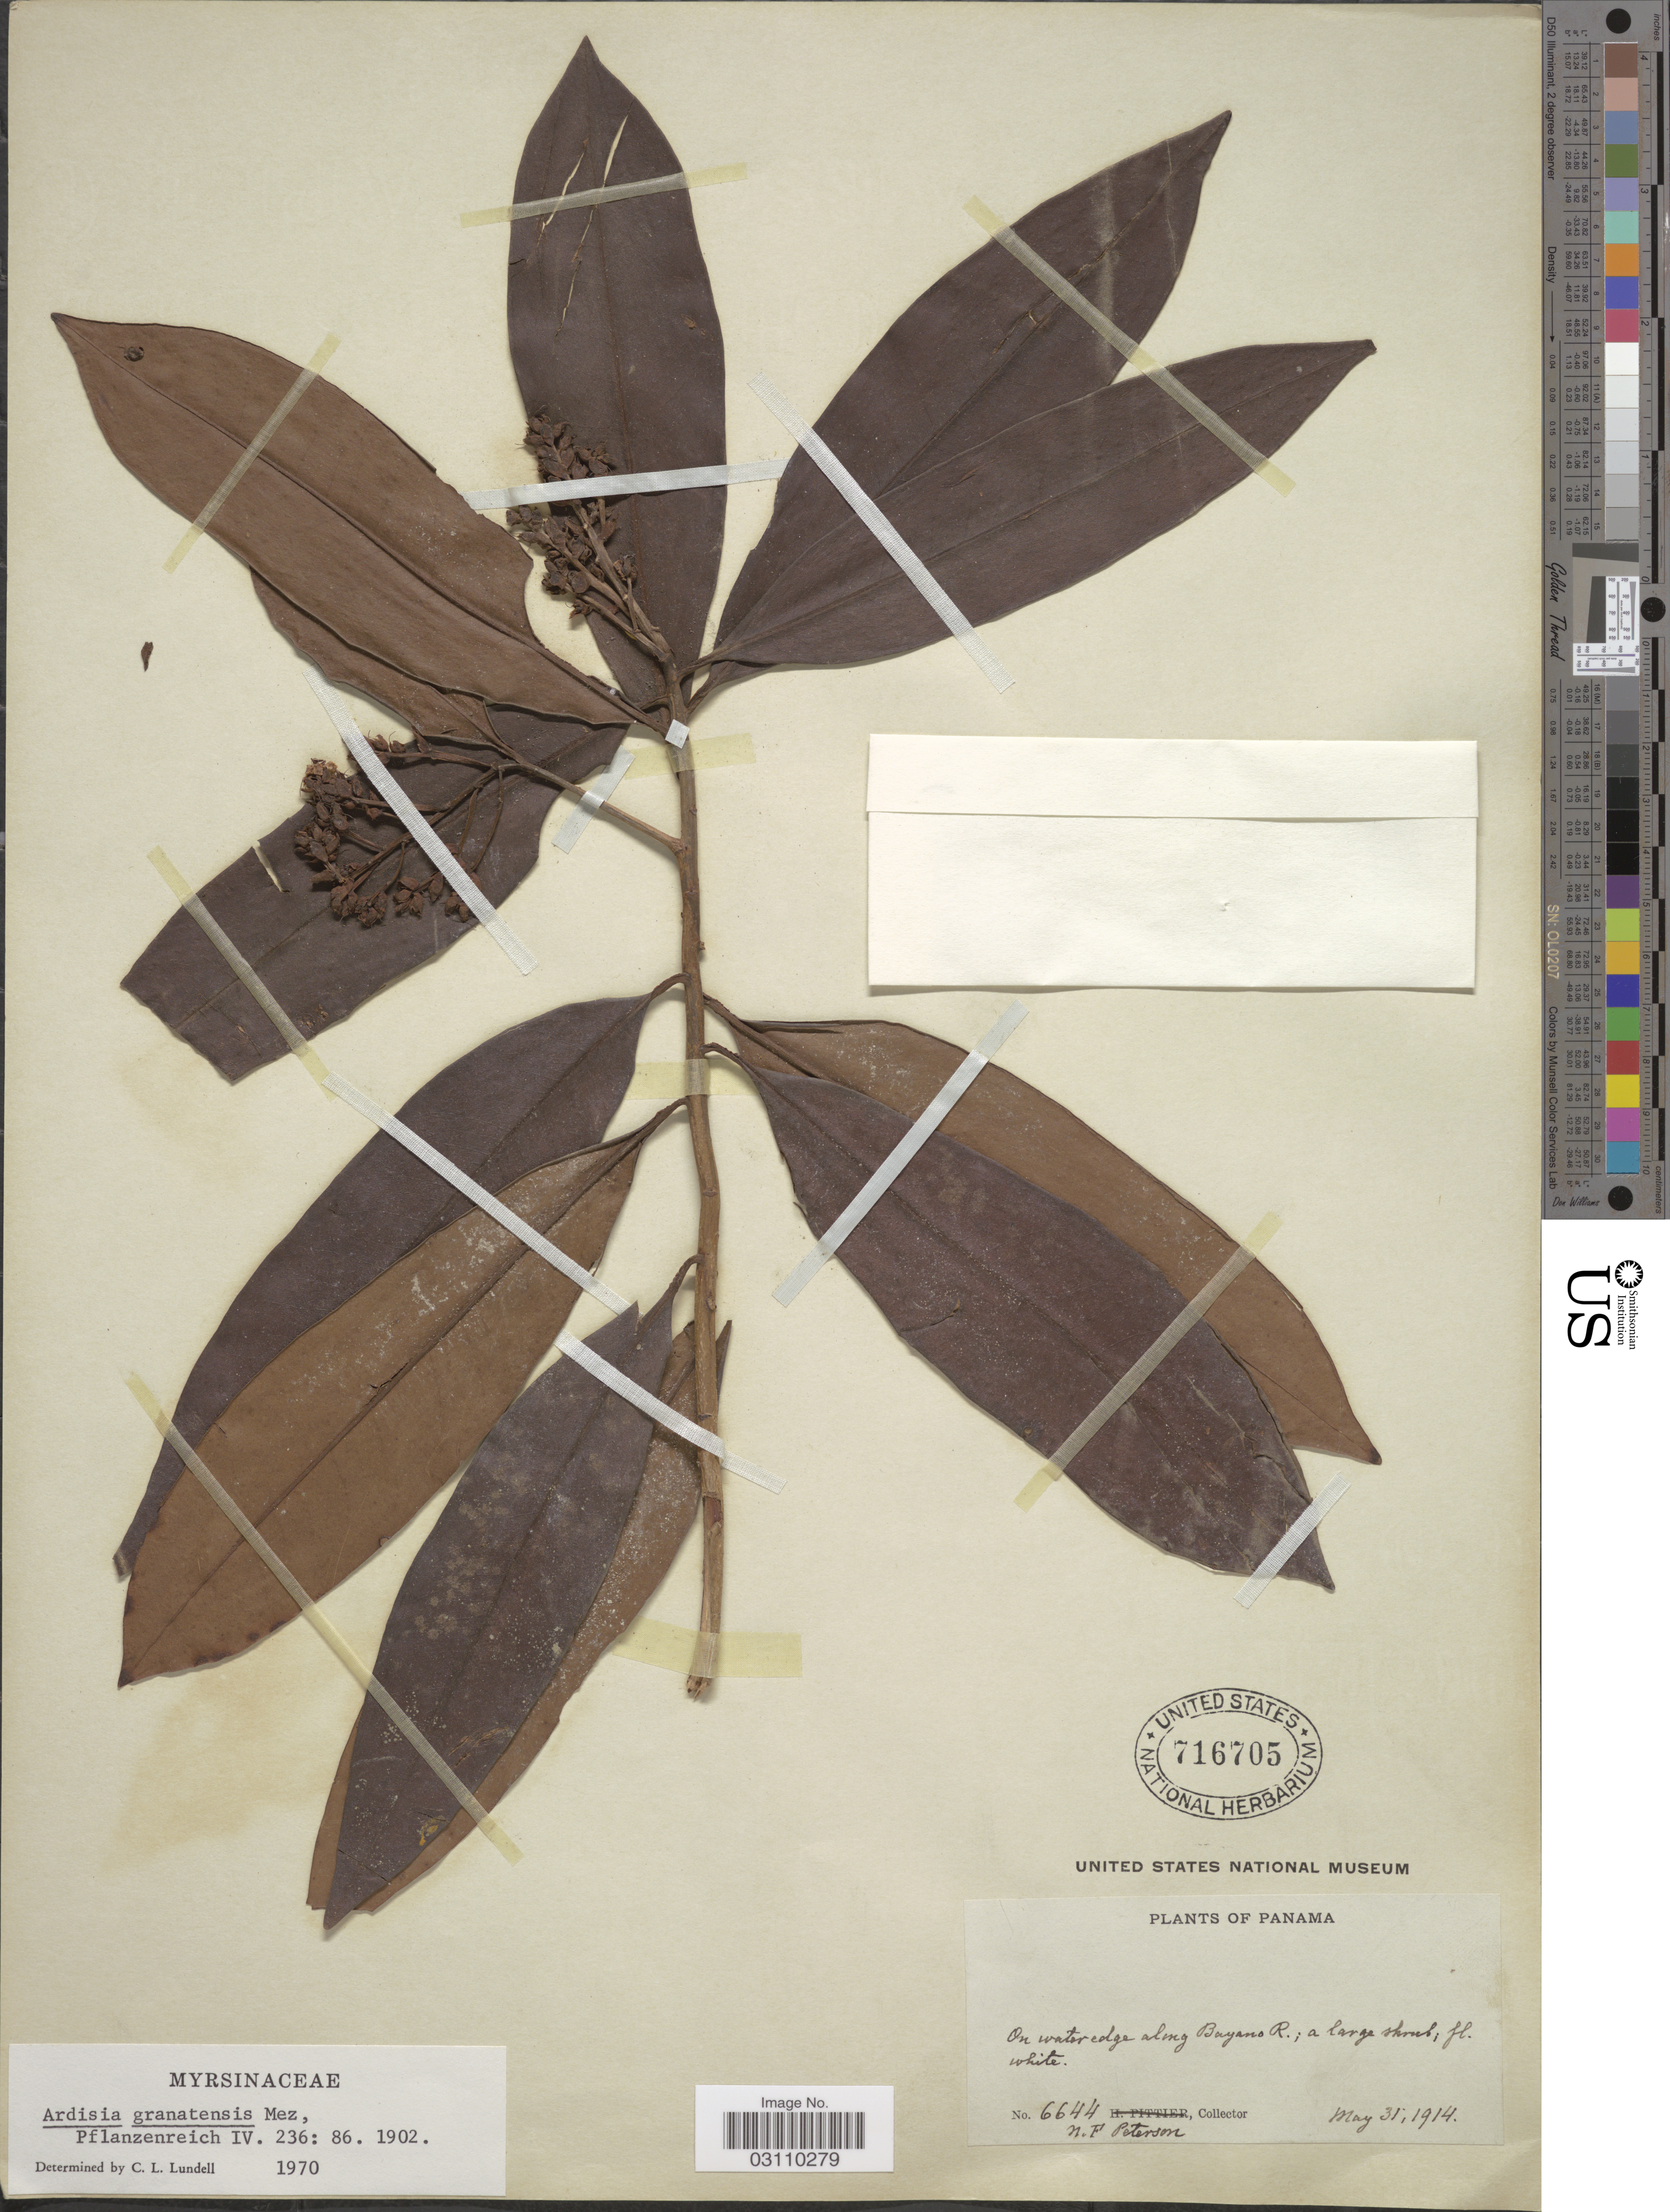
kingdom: Plantae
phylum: Tracheophyta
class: Magnoliopsida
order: Ericales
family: Primulaceae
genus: Ardisia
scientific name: Ardisia granatensis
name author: Mez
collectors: N. F. Peterson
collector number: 6644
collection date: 1914-05-31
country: Panama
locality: On water edge along Bayano R.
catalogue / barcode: US 716705